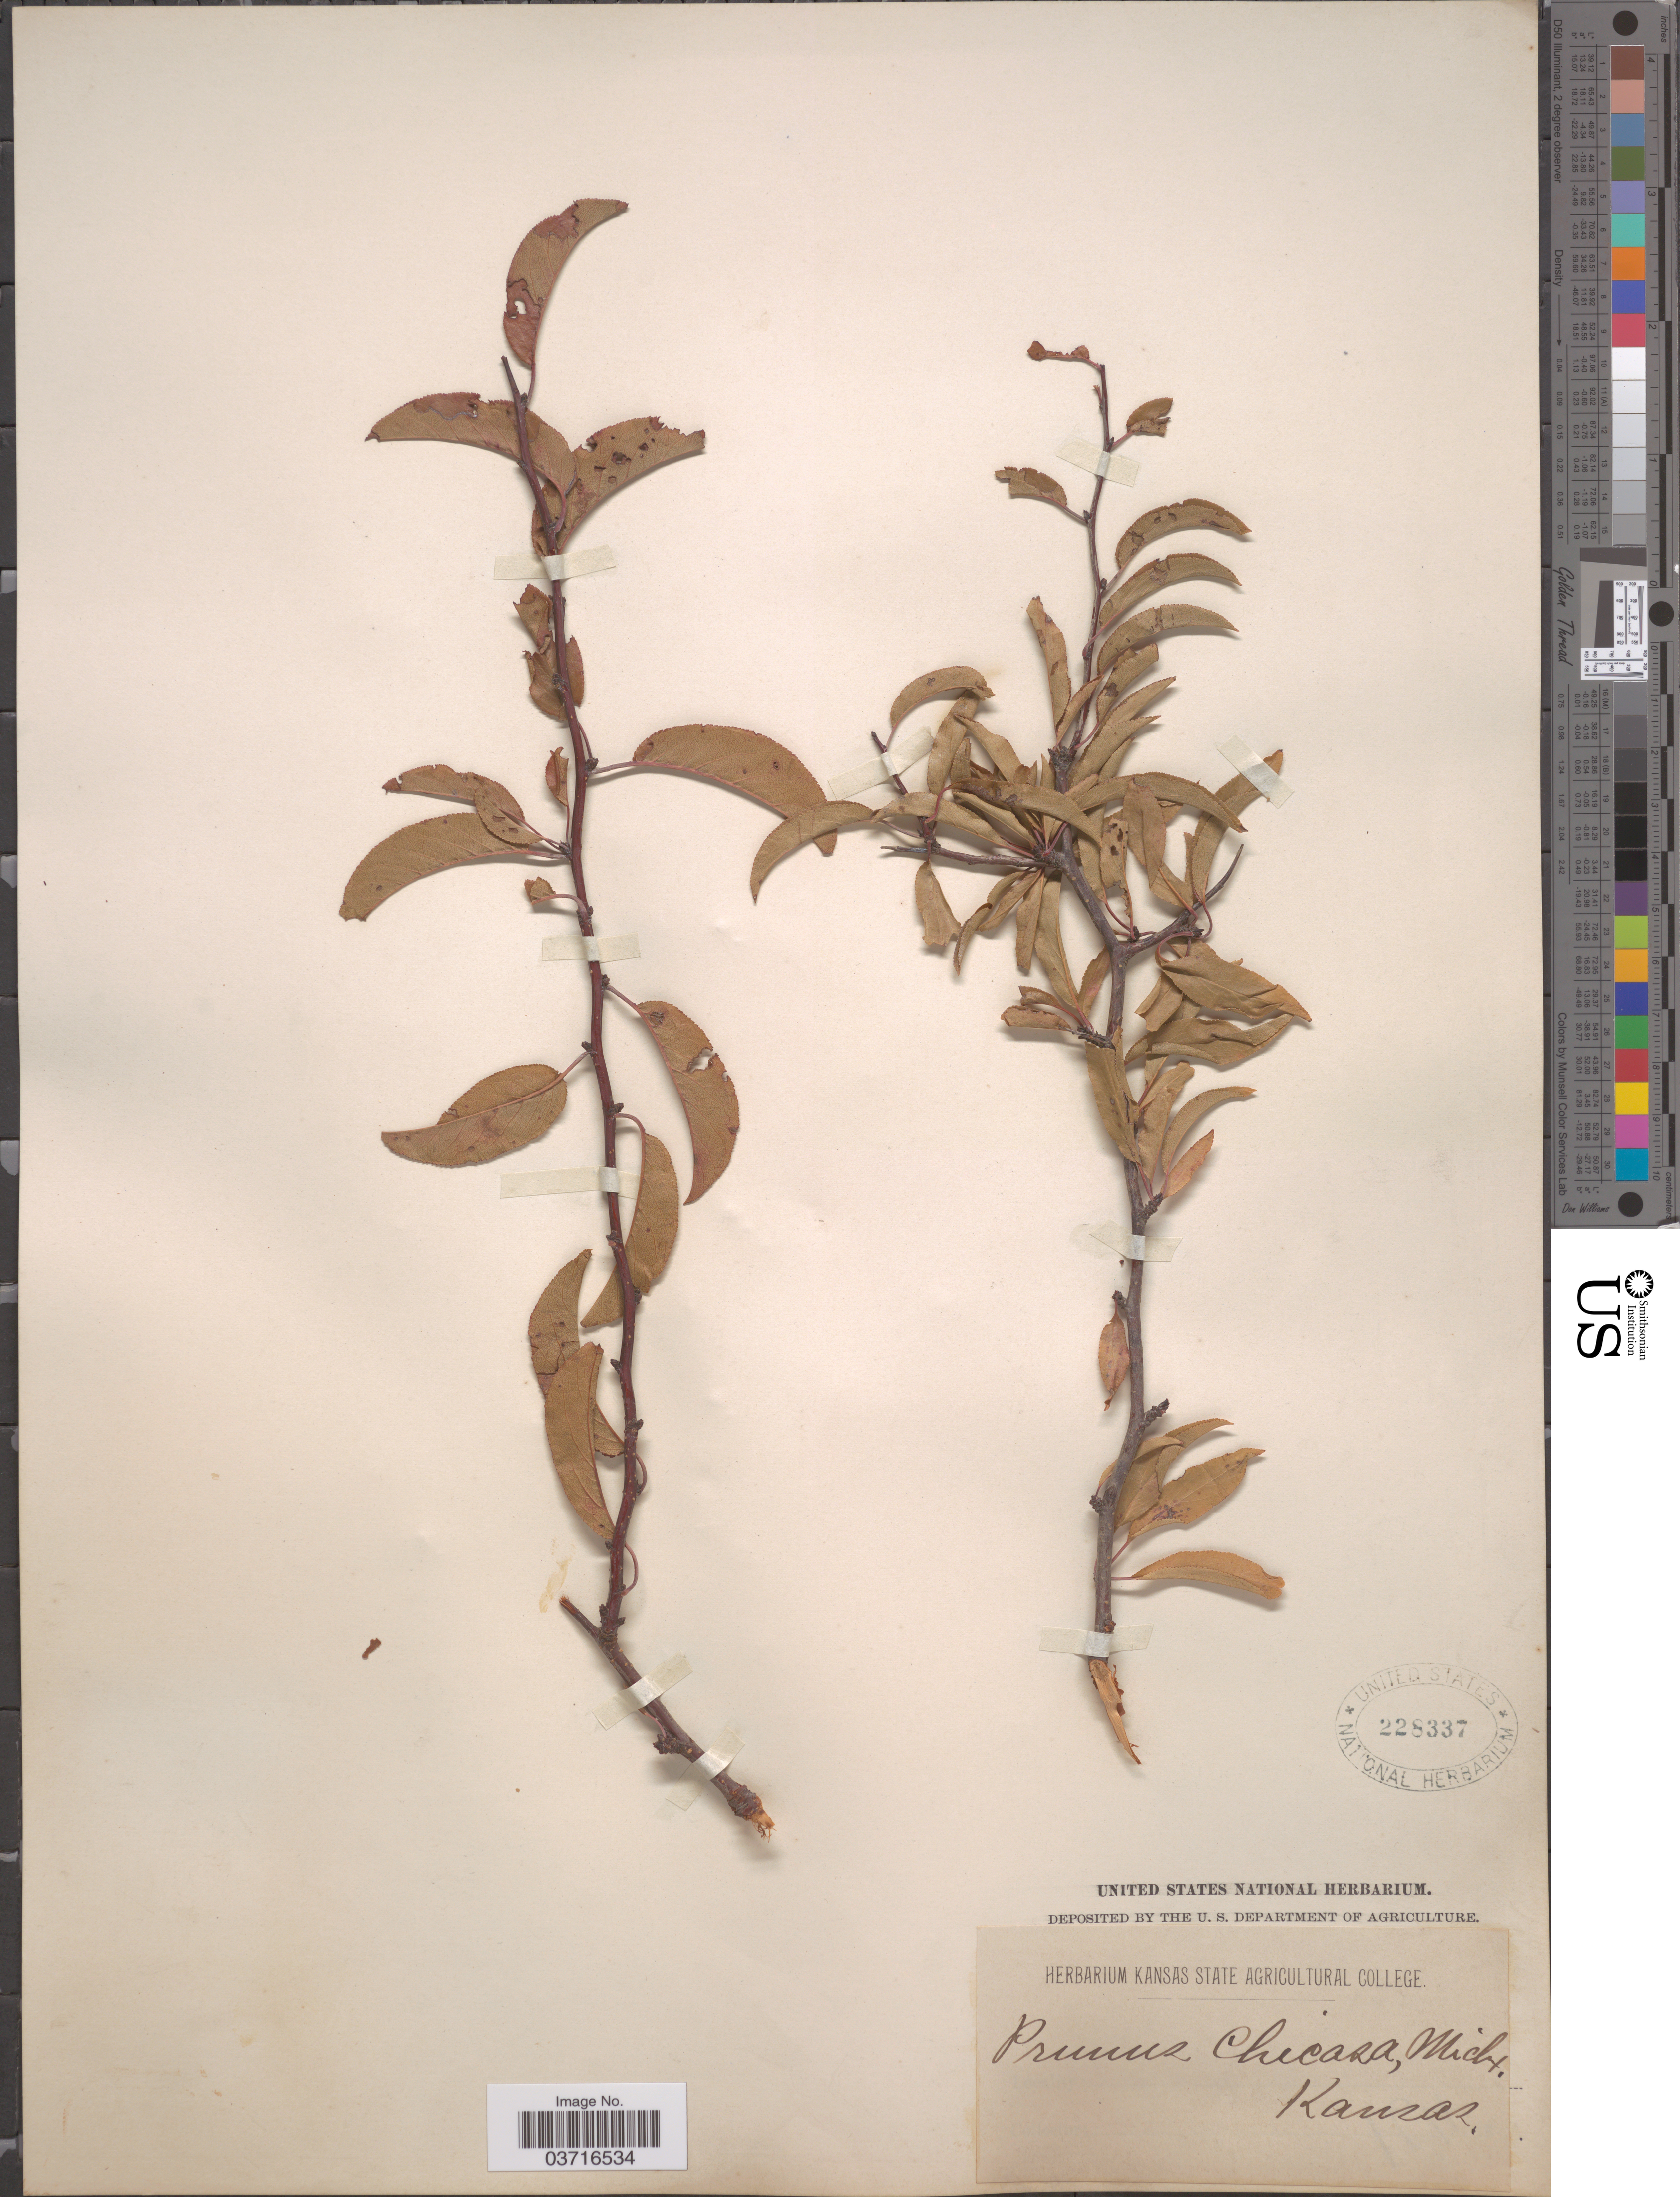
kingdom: Plantae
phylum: Tracheophyta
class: Magnoliopsida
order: Rosales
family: Rosaceae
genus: Prunus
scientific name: Prunus watsonii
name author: Sarg.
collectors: ex herb. Kansas State Agricultural College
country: United States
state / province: Kansas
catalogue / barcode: US 228337